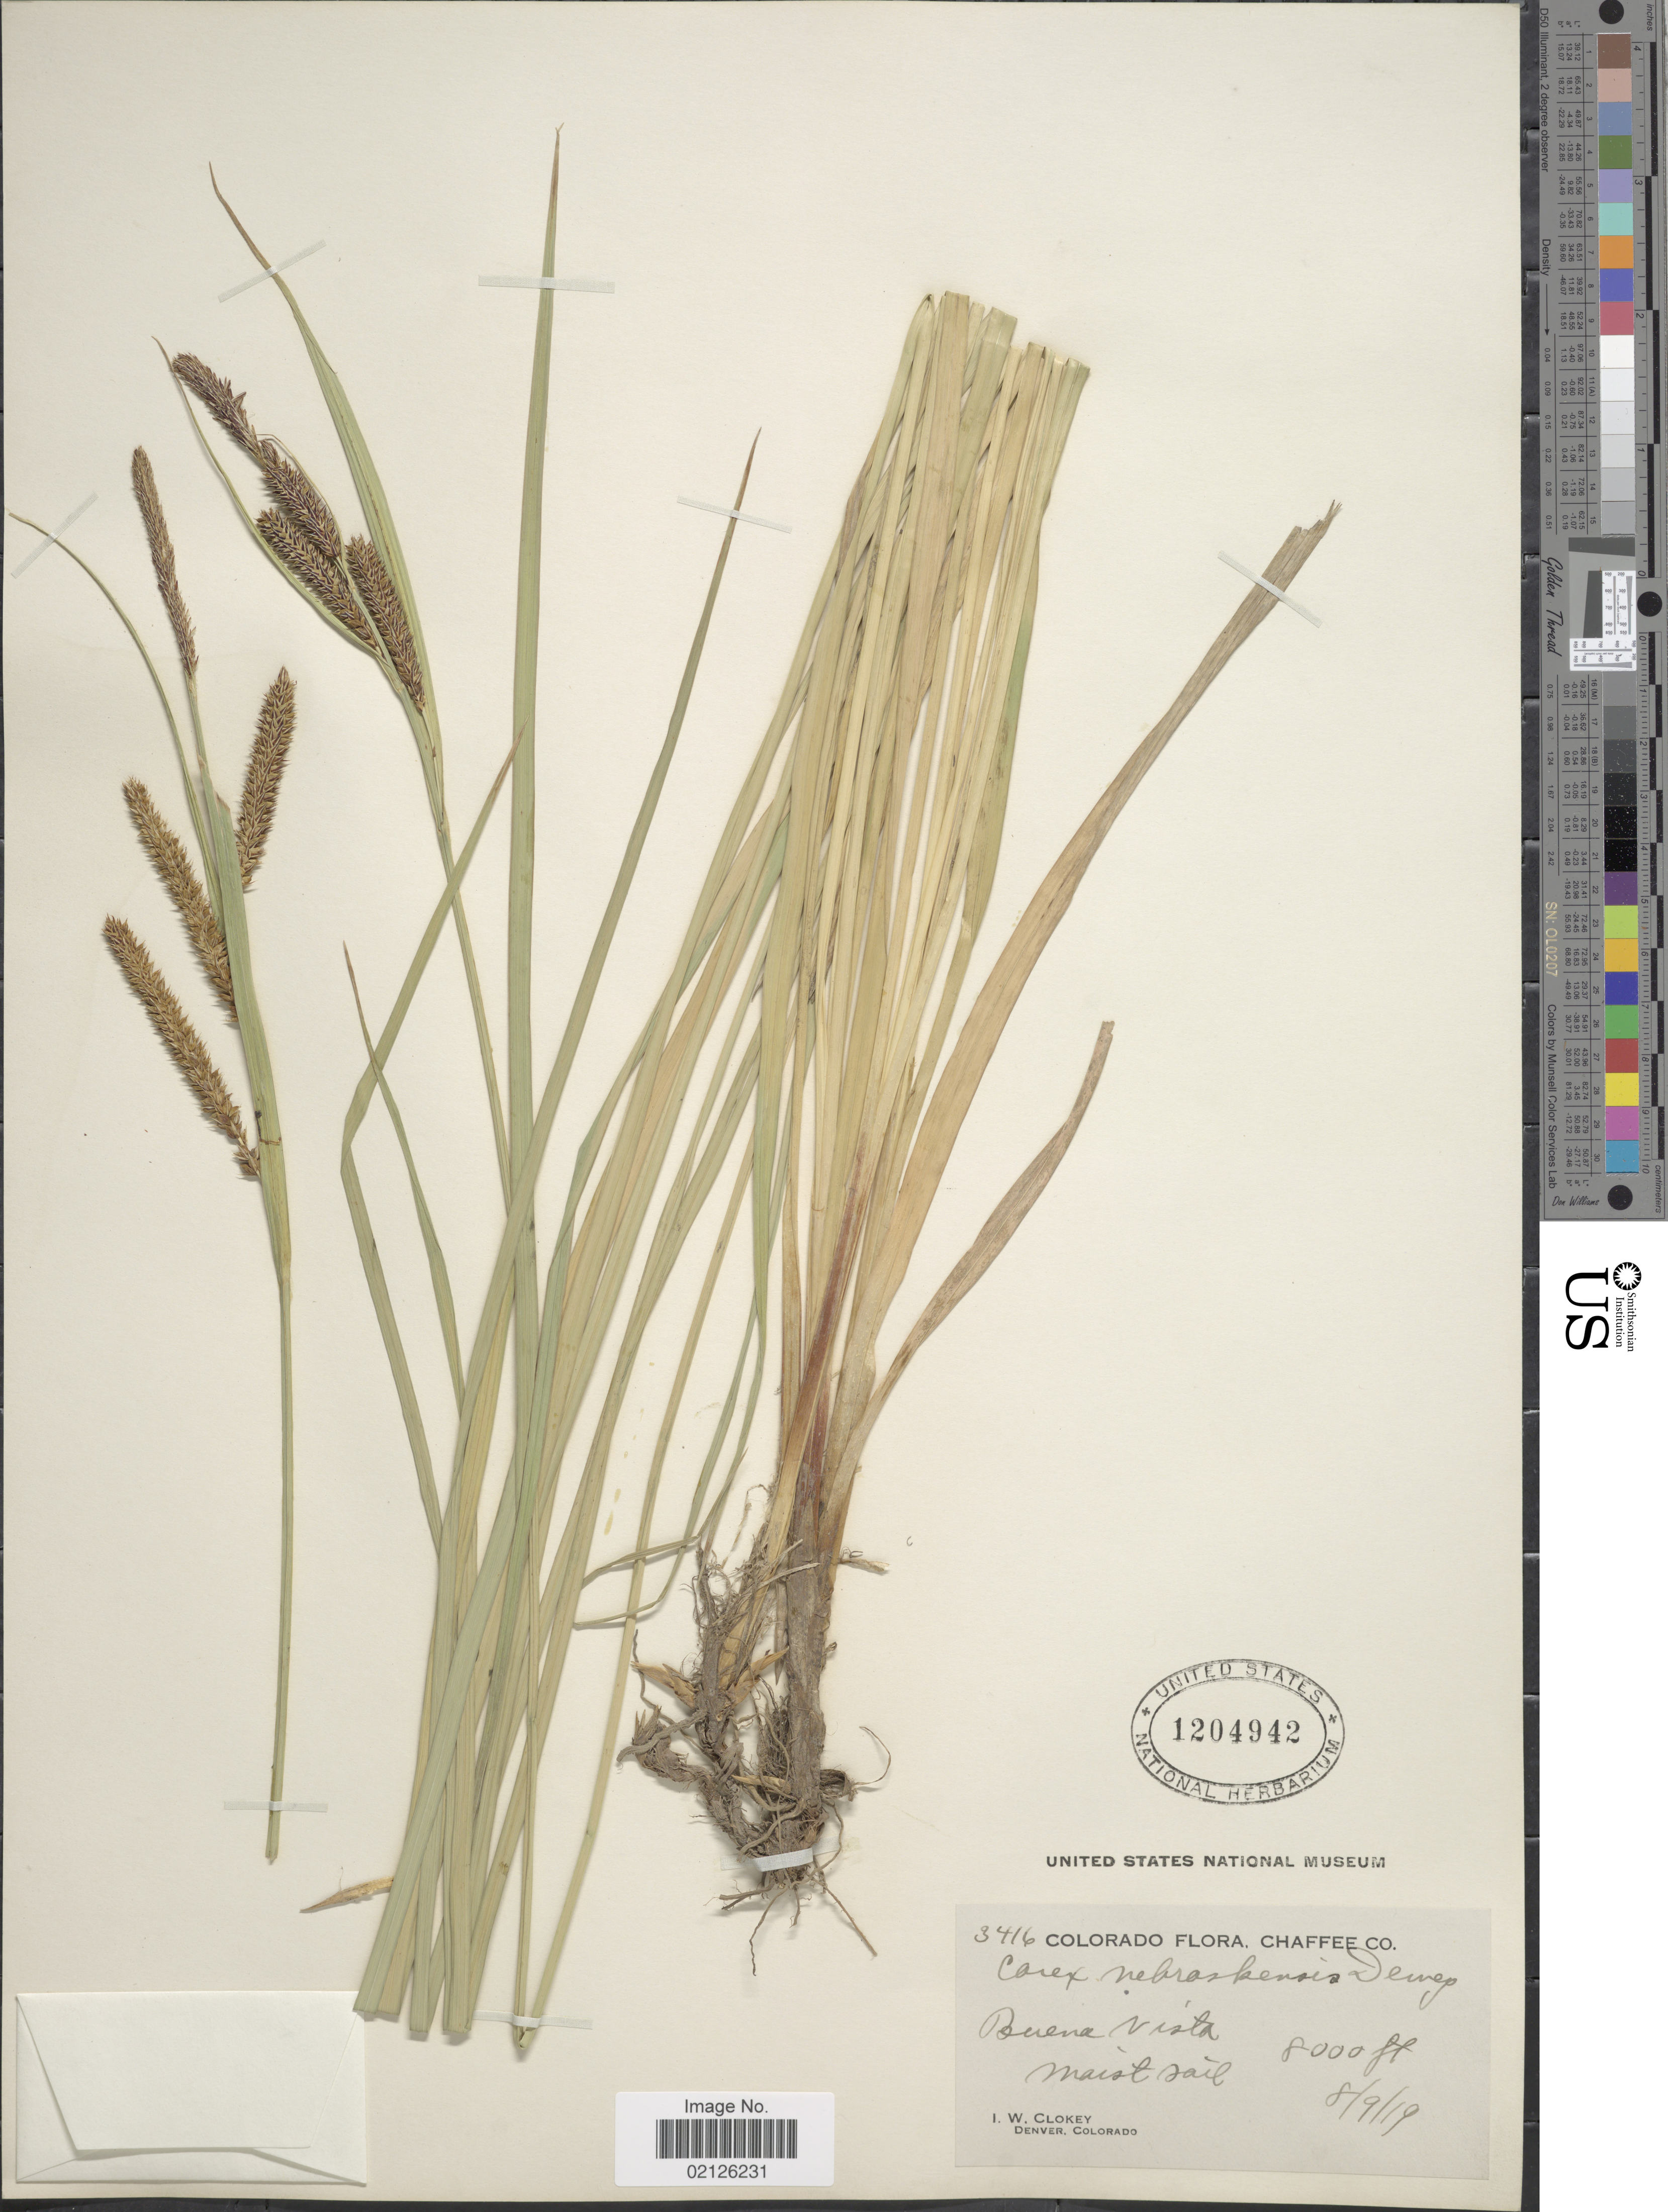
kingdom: Plantae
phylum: Tracheophyta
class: Liliopsida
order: Poales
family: Cyperaceae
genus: Carex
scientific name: Carex nebrascensis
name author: Dewey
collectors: I. W. Clokey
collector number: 3416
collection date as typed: Transcribed d/m/y: 9/8/19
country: United States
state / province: Colorado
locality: Chaffee Co, Buena Vista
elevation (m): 2438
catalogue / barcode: US 1204942